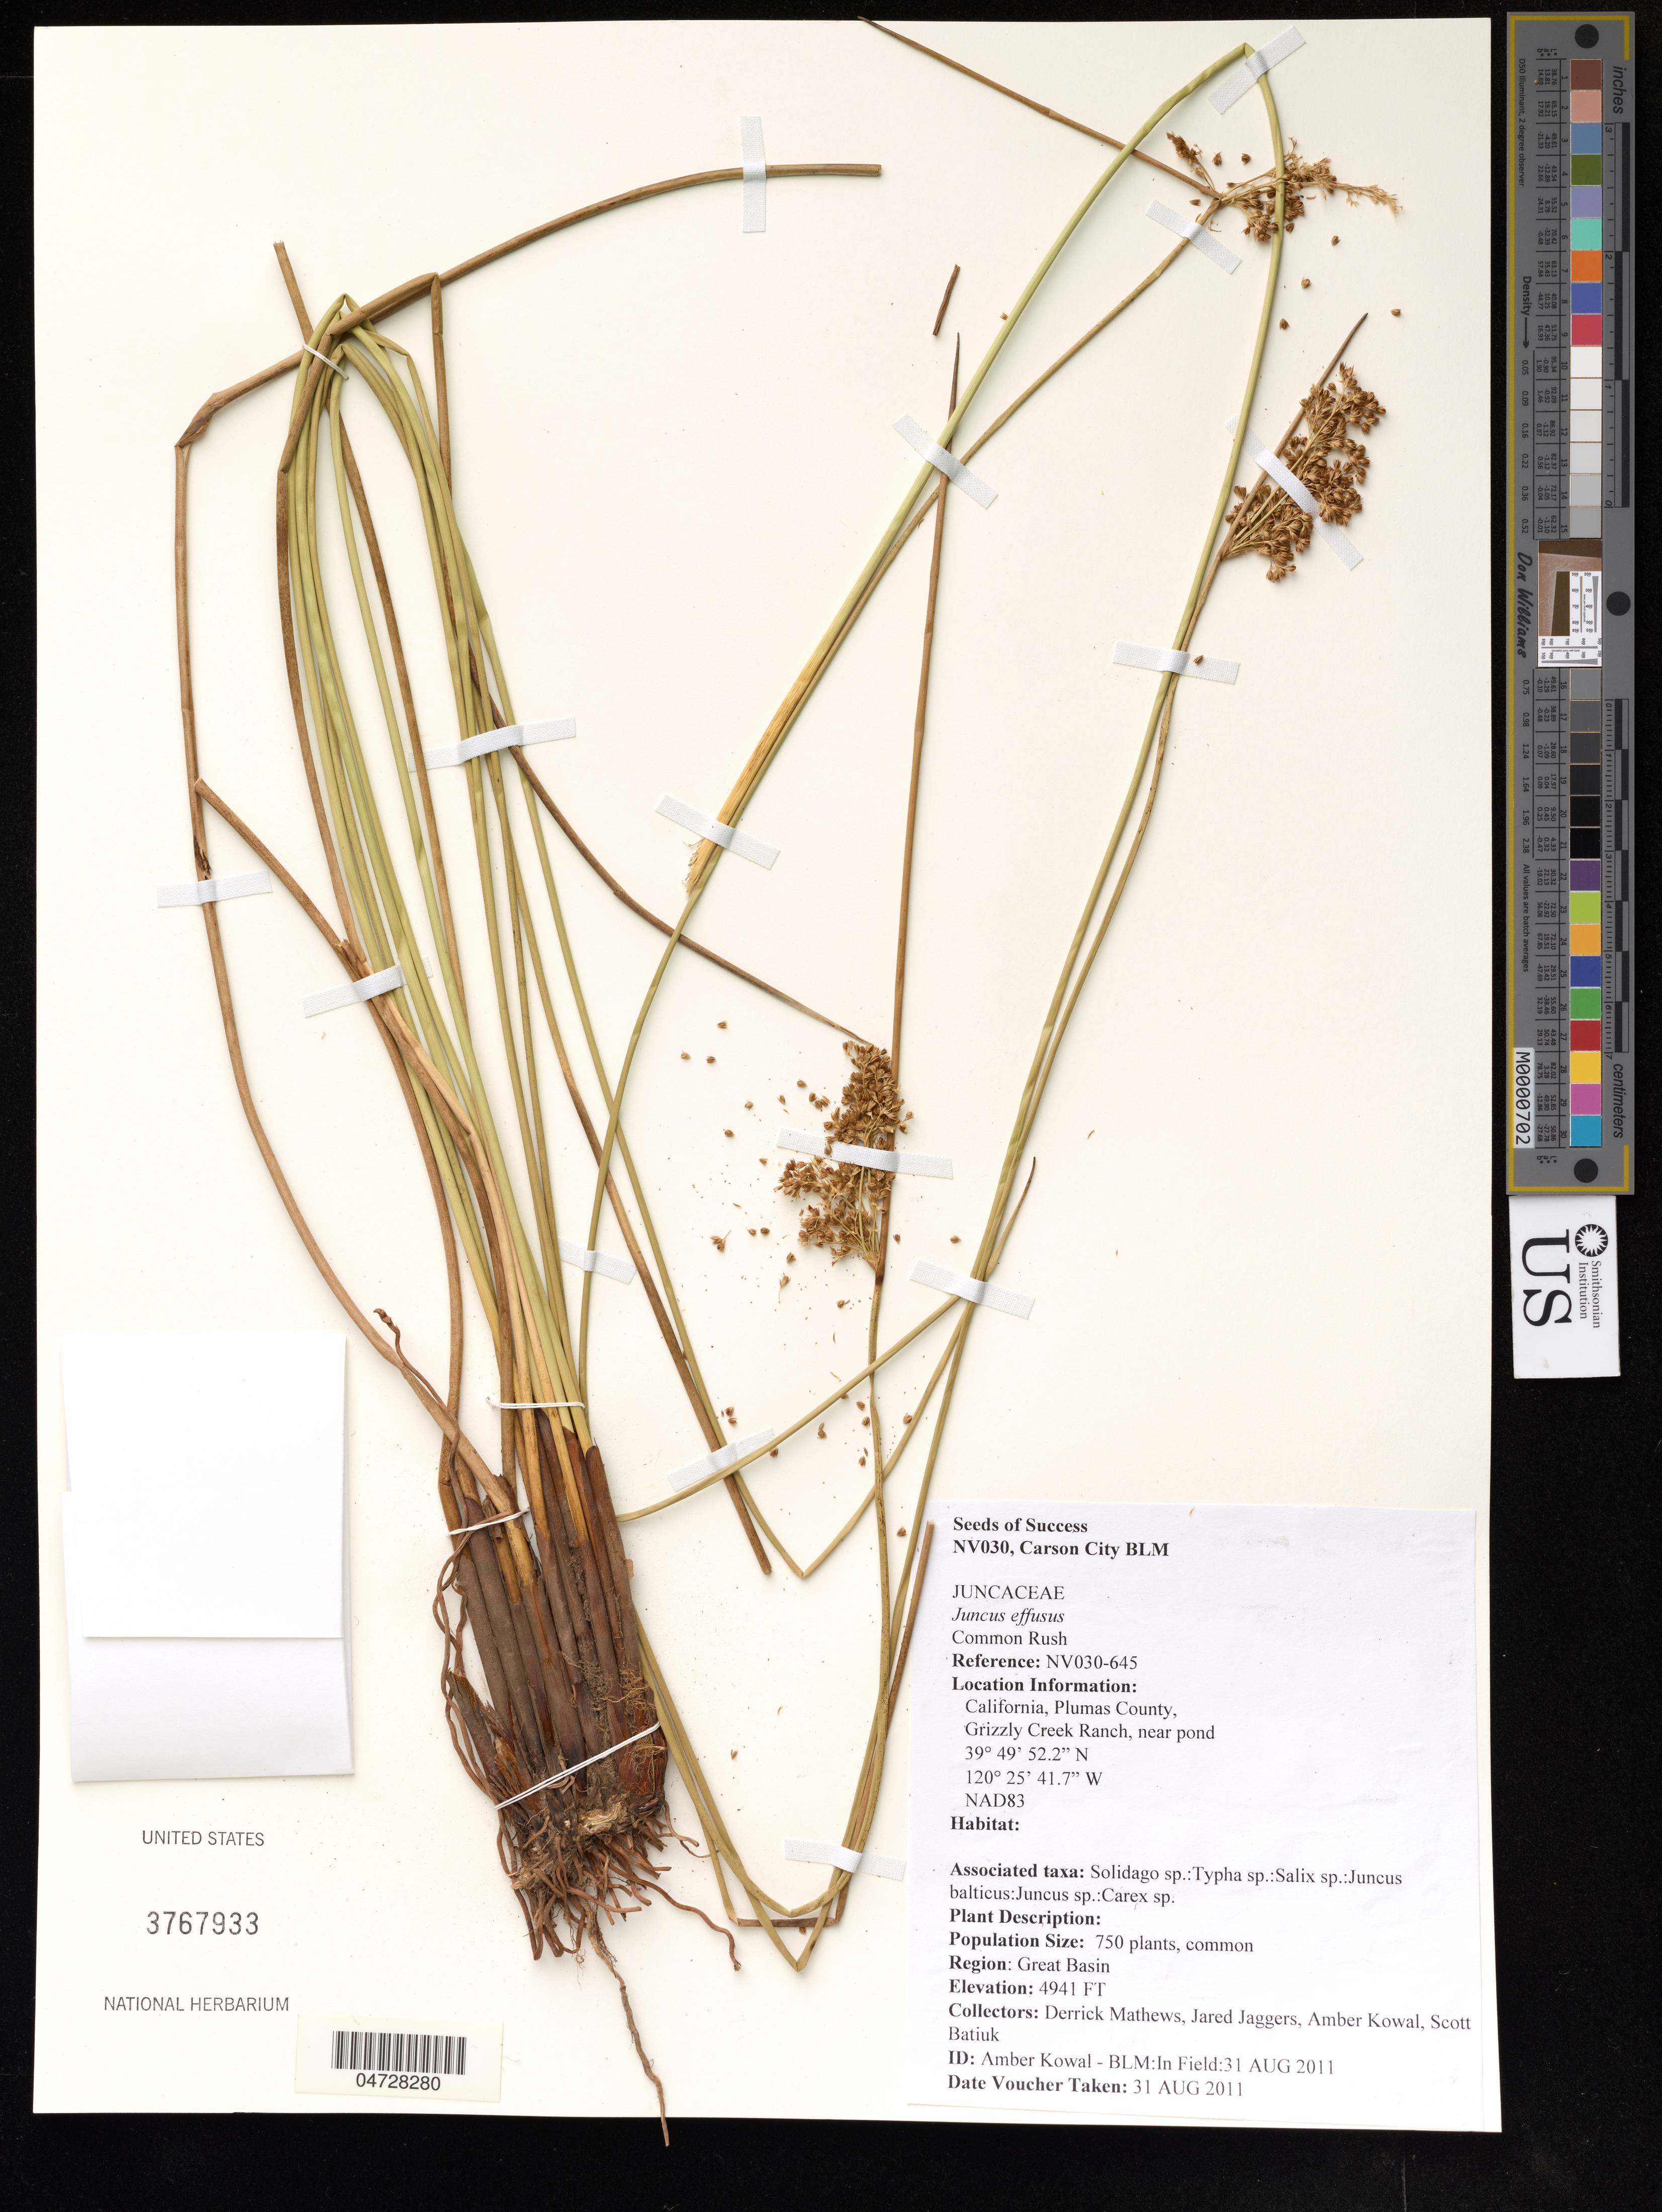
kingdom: Plantae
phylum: Tracheophyta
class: Liliopsida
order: Poales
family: Juncaceae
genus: Juncus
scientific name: Juncus effusus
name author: L.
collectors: D. Mathews, J. Jaggers, A. Kowal & S. Batiuk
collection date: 2011-08-31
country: United States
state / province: California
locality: Plumas County, Grizzly Creek Ranch, near pond, Great Basin.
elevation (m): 1506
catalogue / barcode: US 3767933